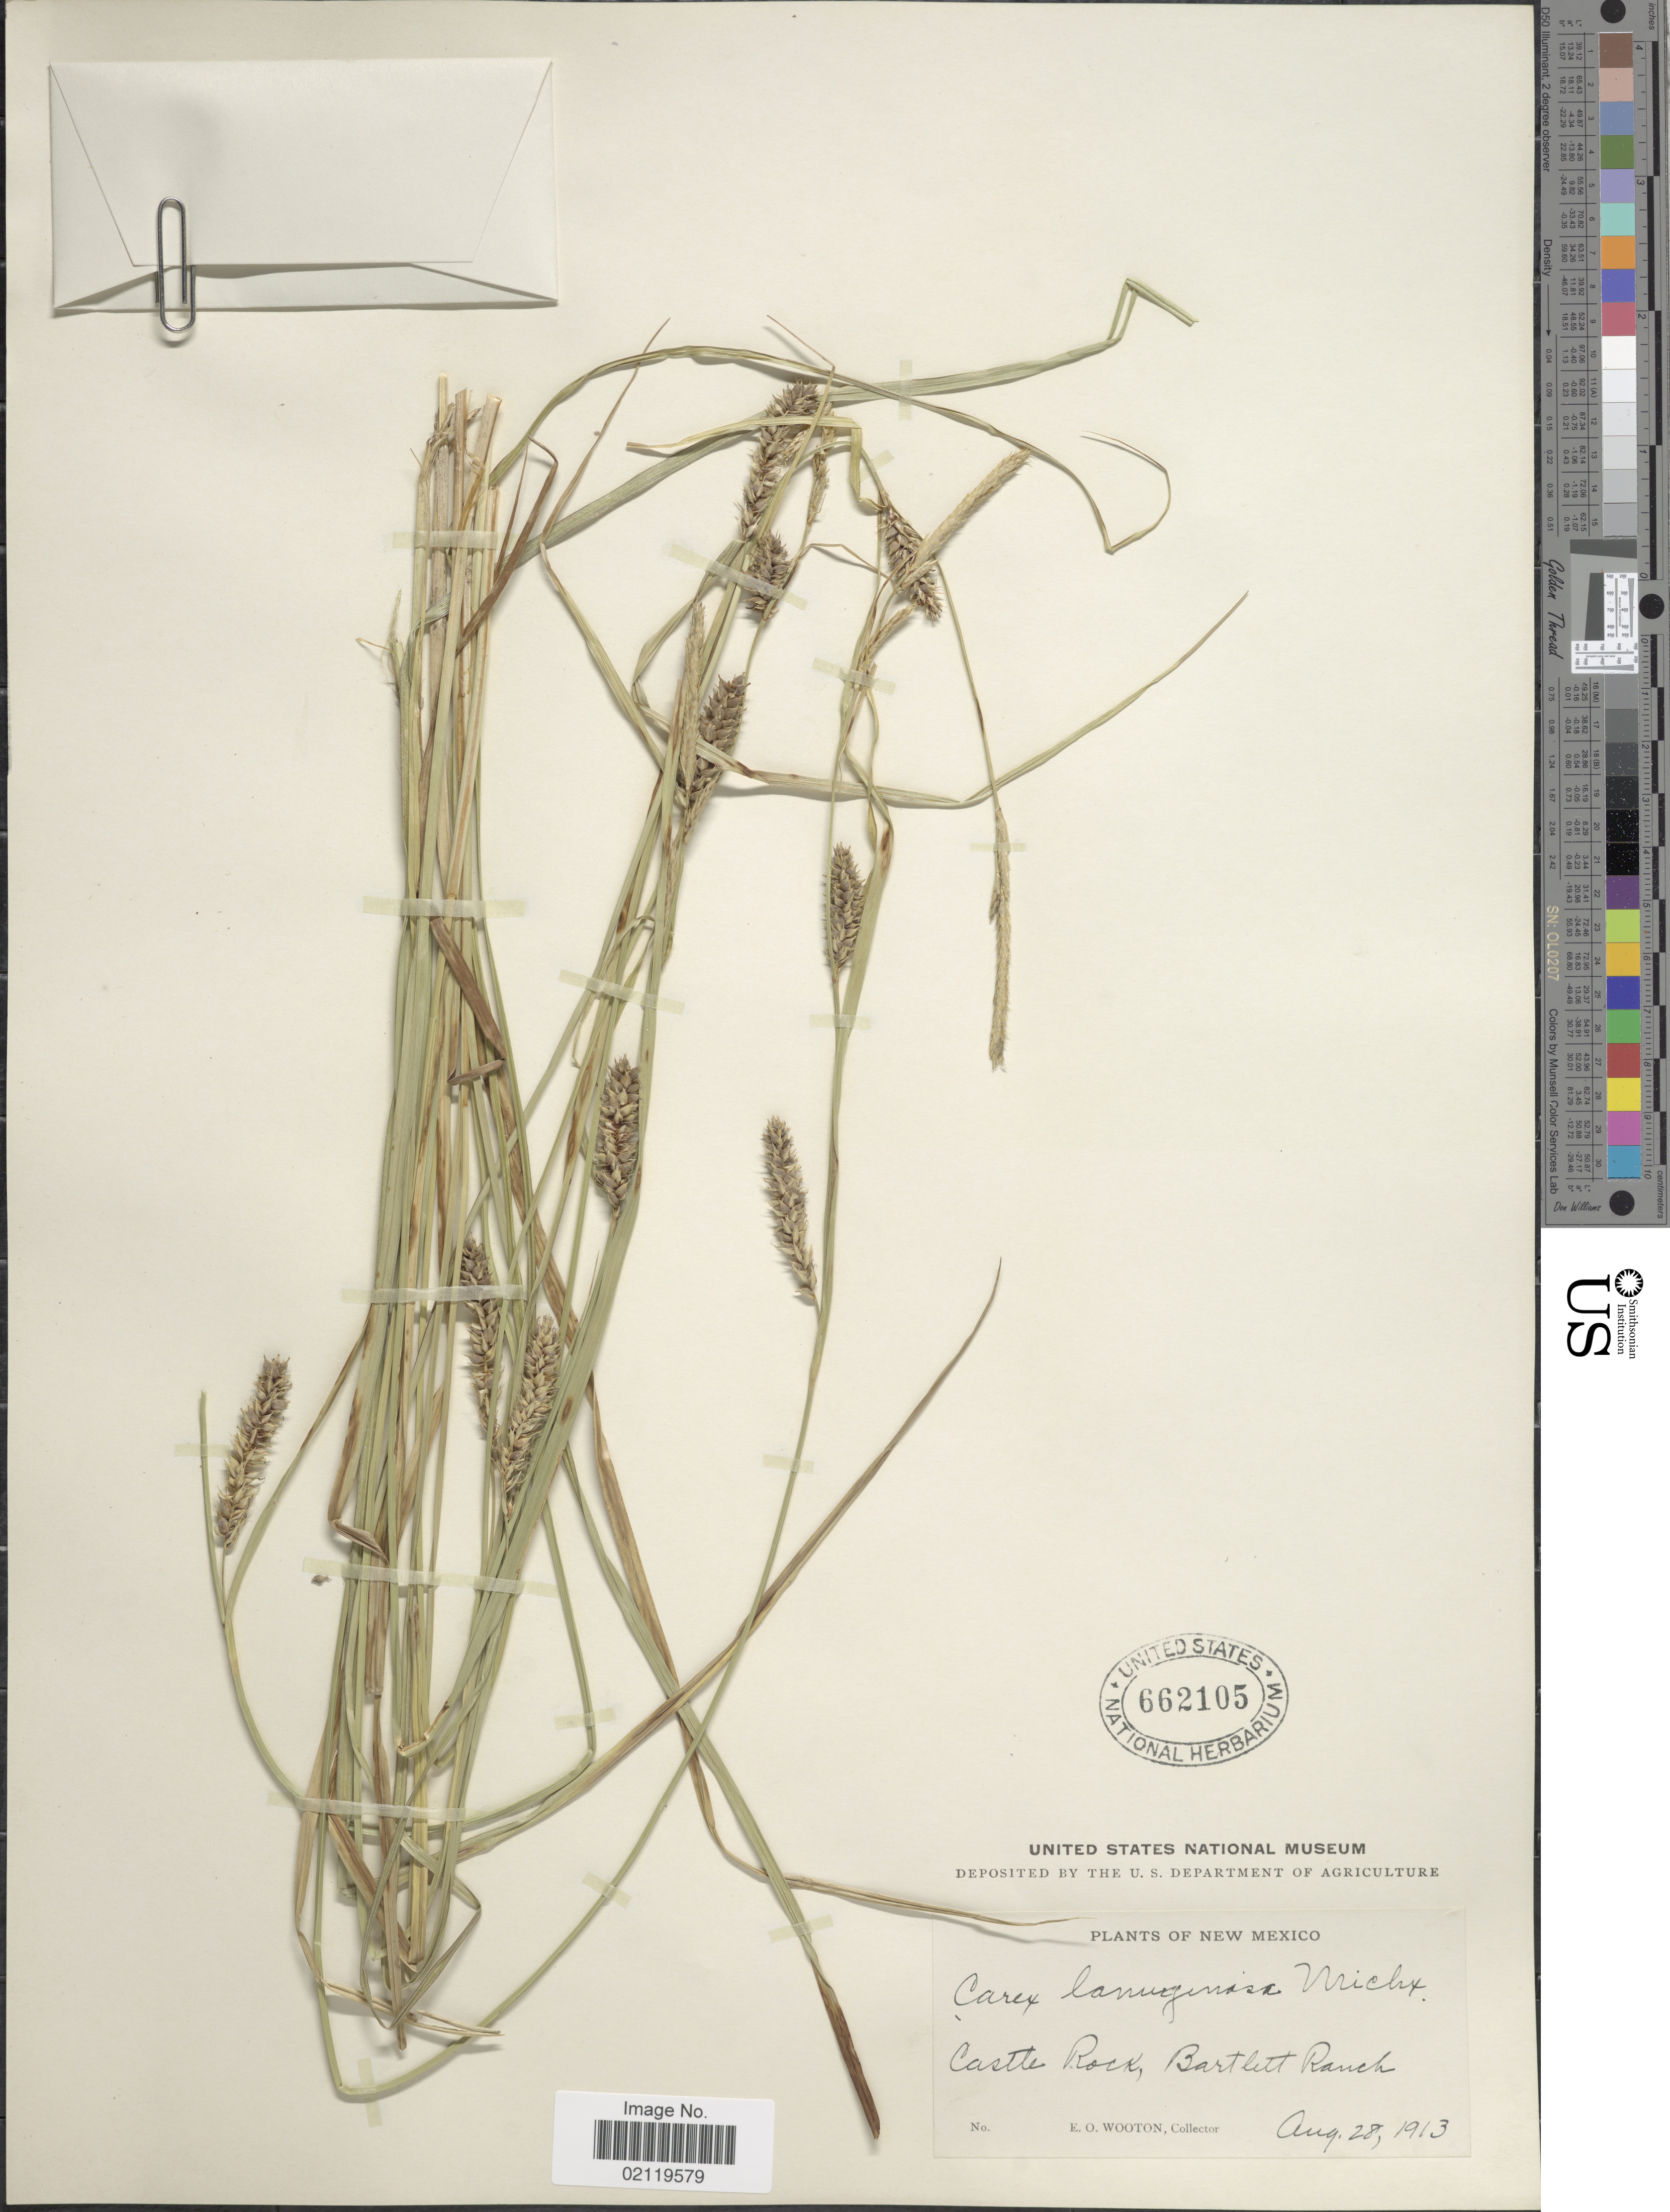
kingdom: Plantae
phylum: Tracheophyta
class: Liliopsida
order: Poales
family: Cyperaceae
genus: Carex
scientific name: Carex pellita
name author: Muhl. ex Willd.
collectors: E. O. Wooton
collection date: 1913-08-28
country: United States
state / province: New Mexico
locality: Castle Rock, Bartlett Ranch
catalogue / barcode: US 662105